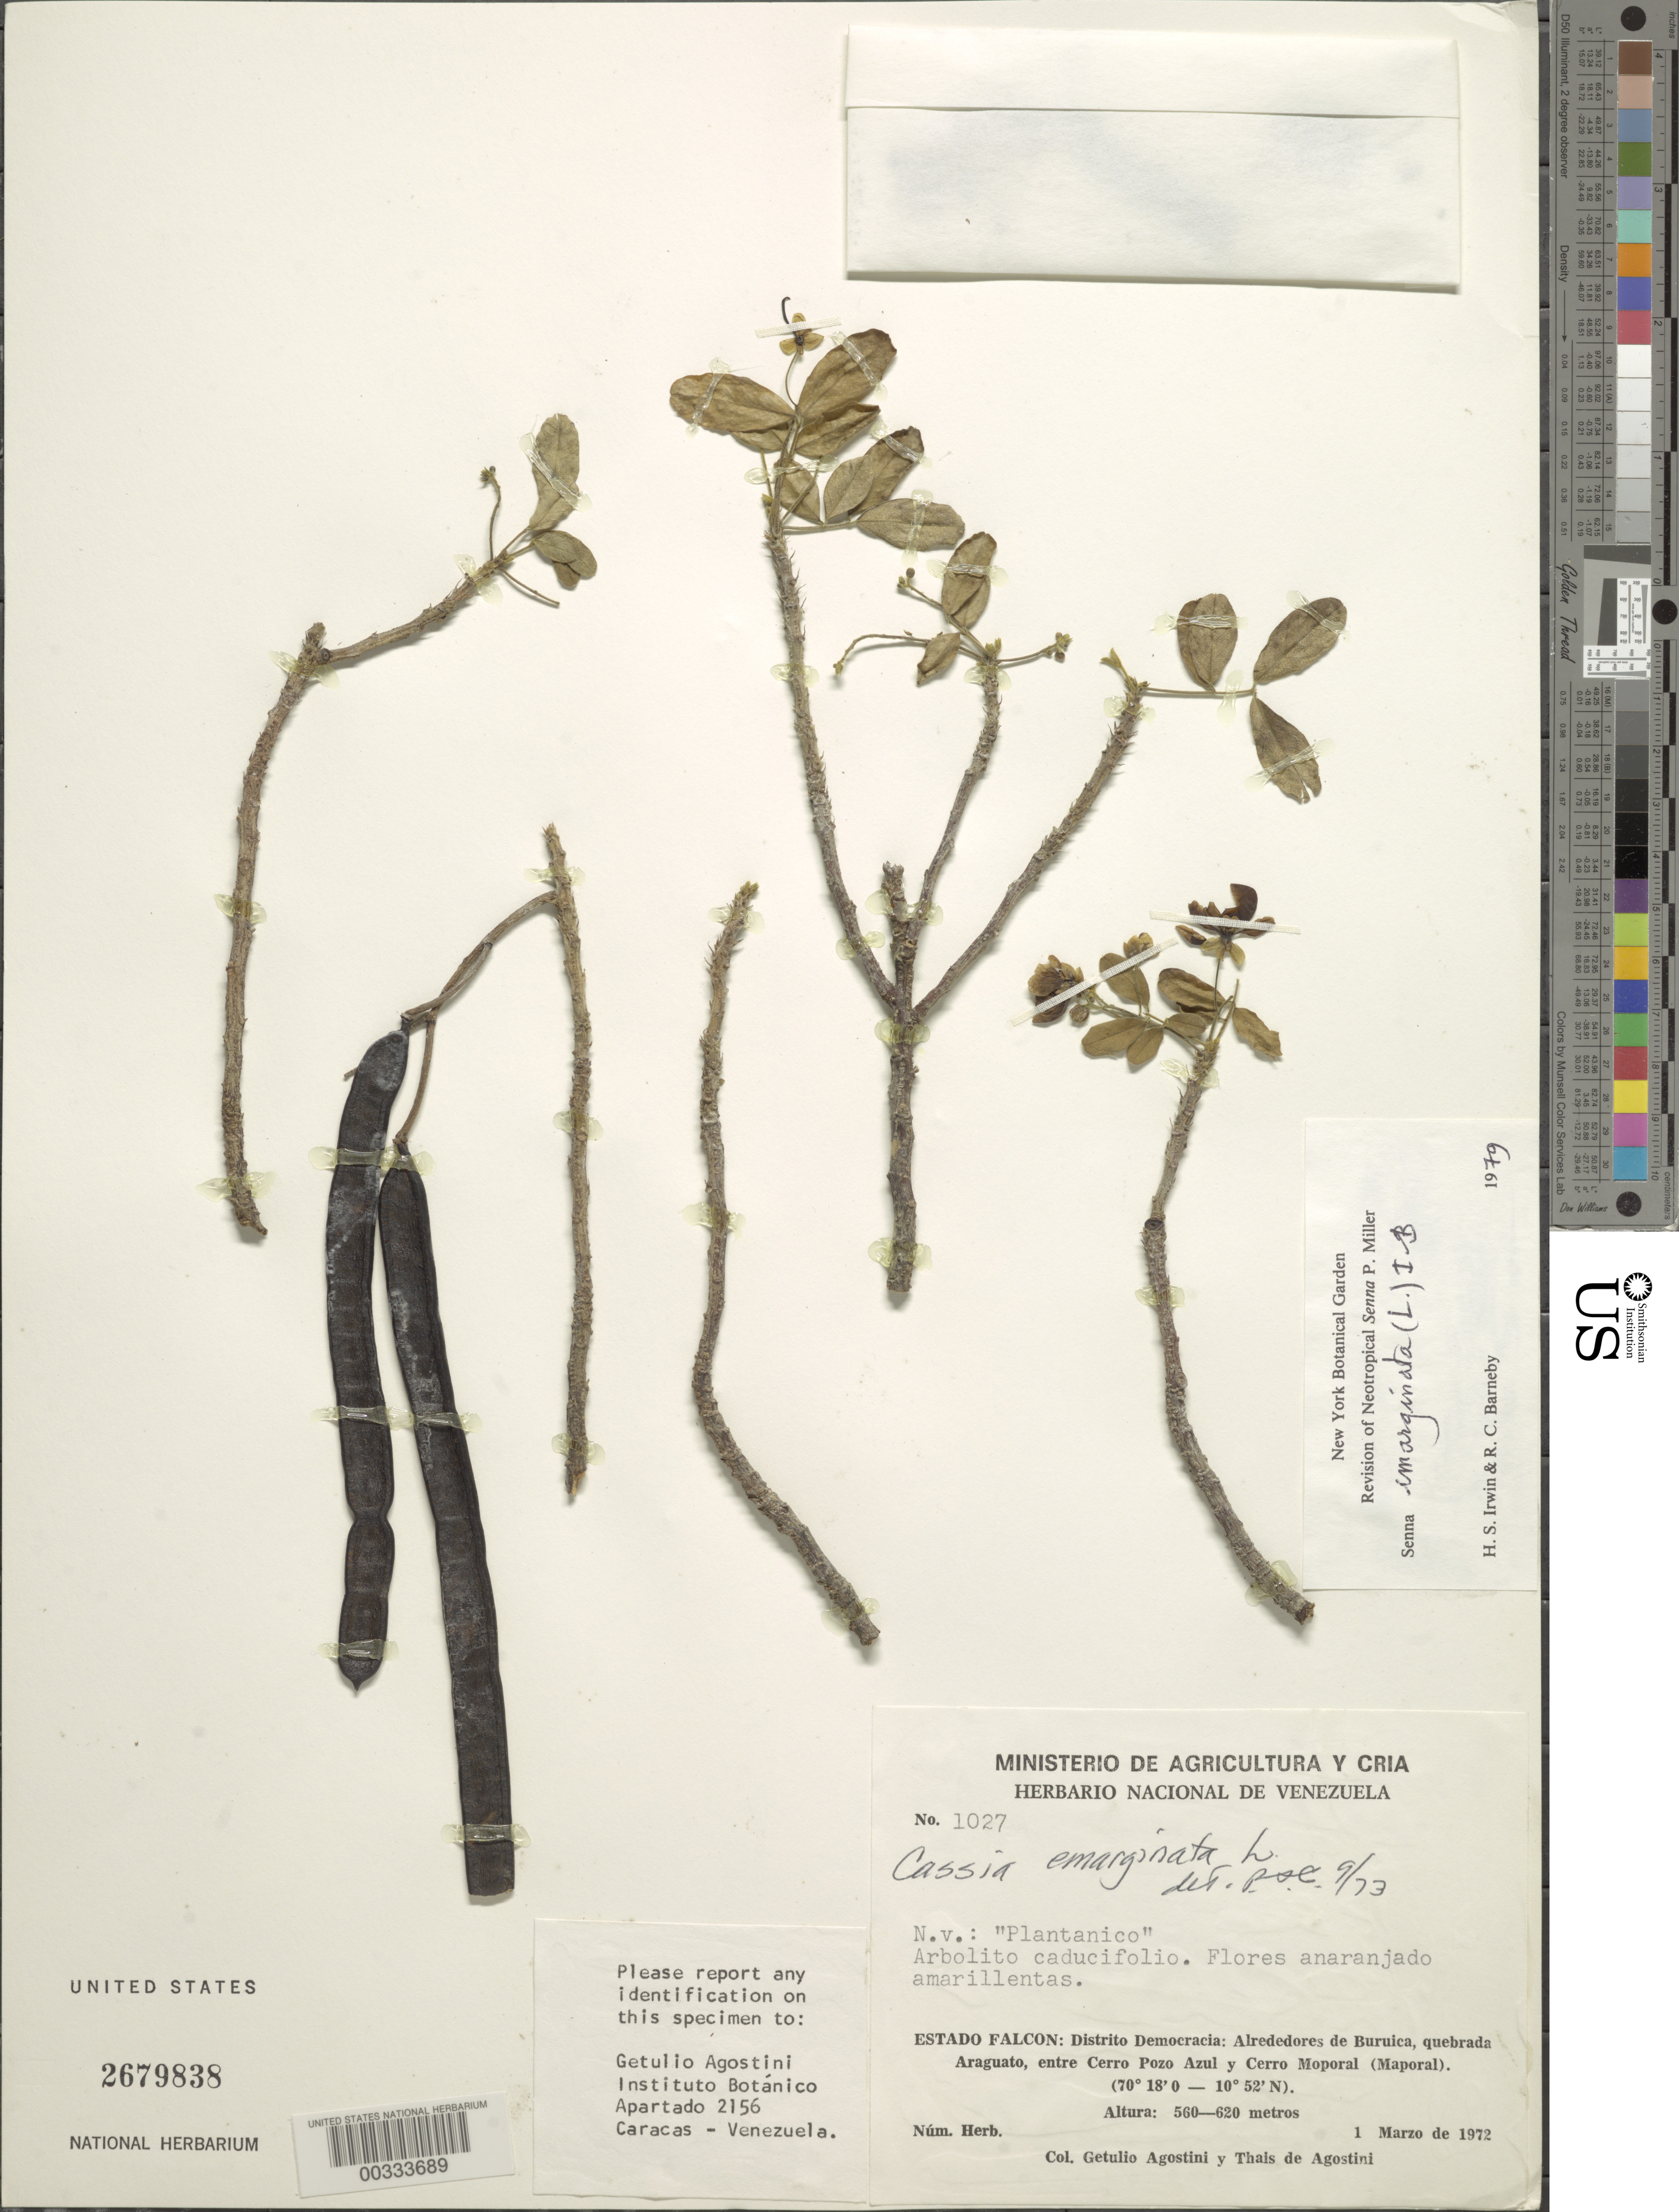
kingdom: Plantae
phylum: Tracheophyta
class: Magnoliopsida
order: Fabales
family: Fabaceae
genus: Senna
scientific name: Senna atomaria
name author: (L.) H.S. Irwin & Barneby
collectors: G. Agostini & T. Agostini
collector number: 1027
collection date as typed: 01 Mar 1972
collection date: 1972-03-01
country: Venezuela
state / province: Falcon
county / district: Democracia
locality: Vicinity of buruica, quebrada araguato, between cerro pozo azul and cerro moporal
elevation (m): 560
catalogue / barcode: US 2679838